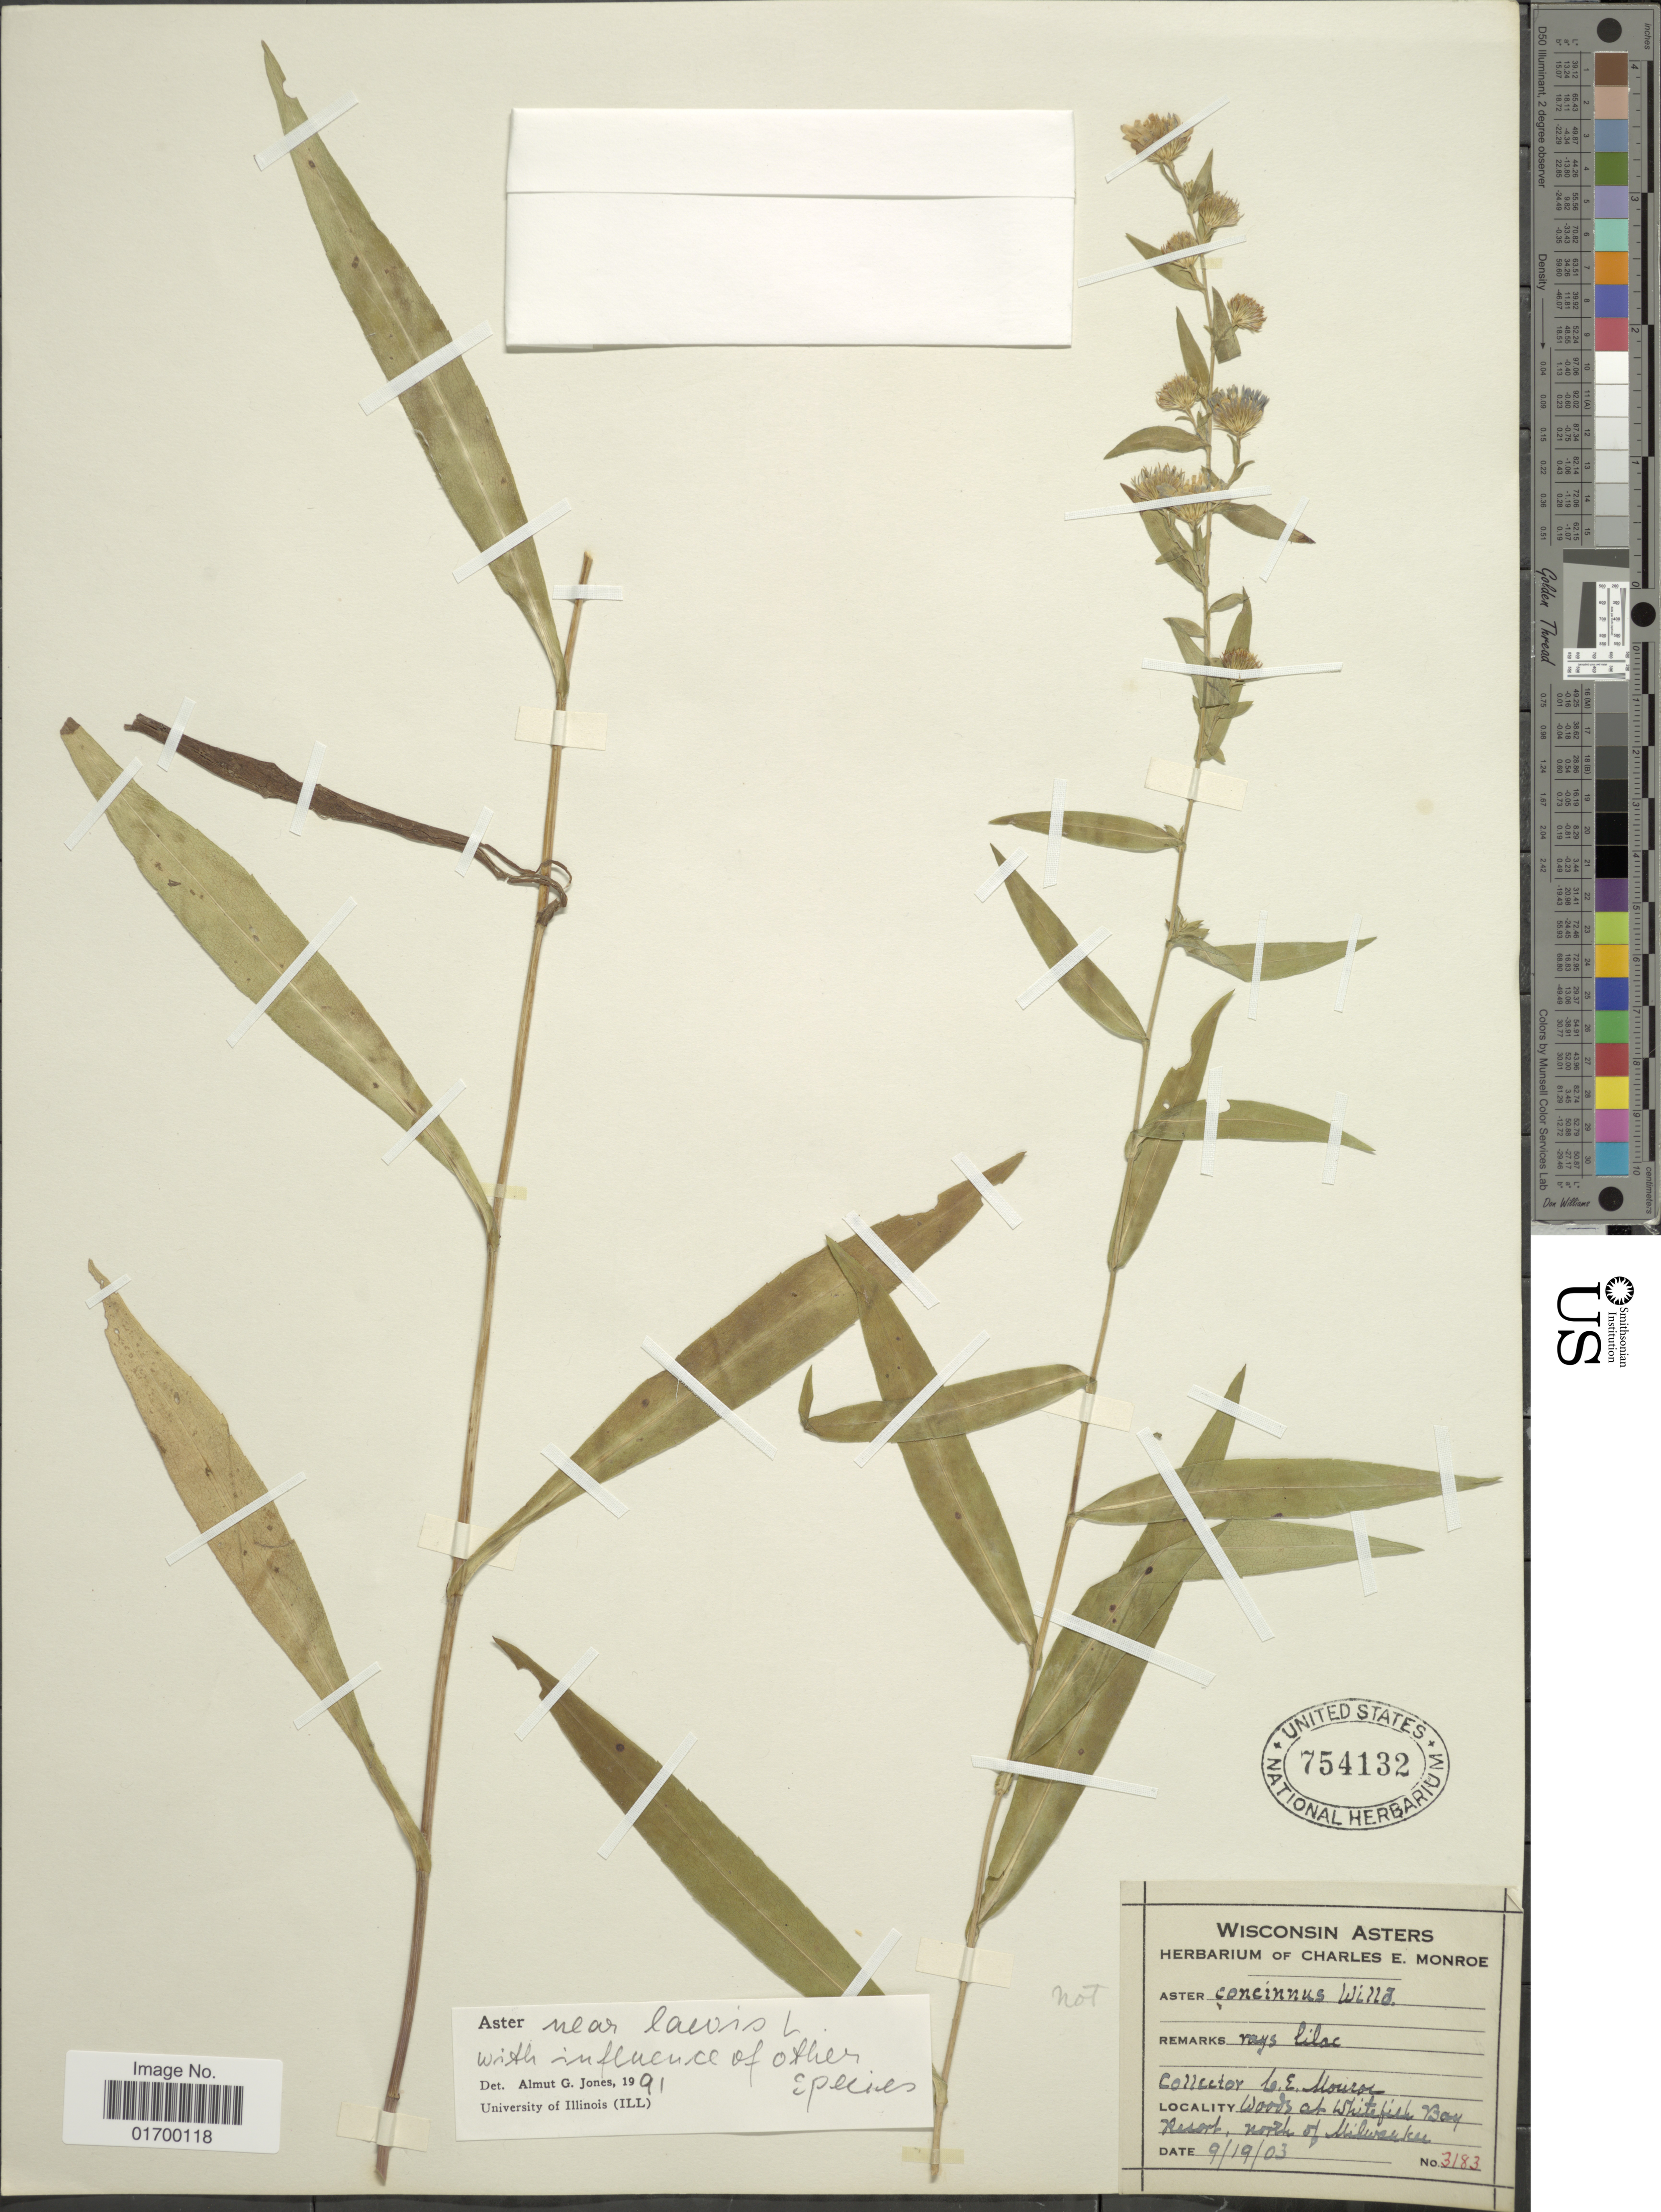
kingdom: Plantae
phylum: Tracheophyta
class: Magnoliopsida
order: Asterales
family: Asteraceae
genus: Symphyotrichum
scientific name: Symphyotrichum laeve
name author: (L.) Á. Löve & D. Löve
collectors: C. Monroe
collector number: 3183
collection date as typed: Transcribed d/m/y: 19/9/3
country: United States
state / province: Wisconsin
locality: Woods of Whitefish Bay, Resort, north of Milwaukee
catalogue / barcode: US 754132